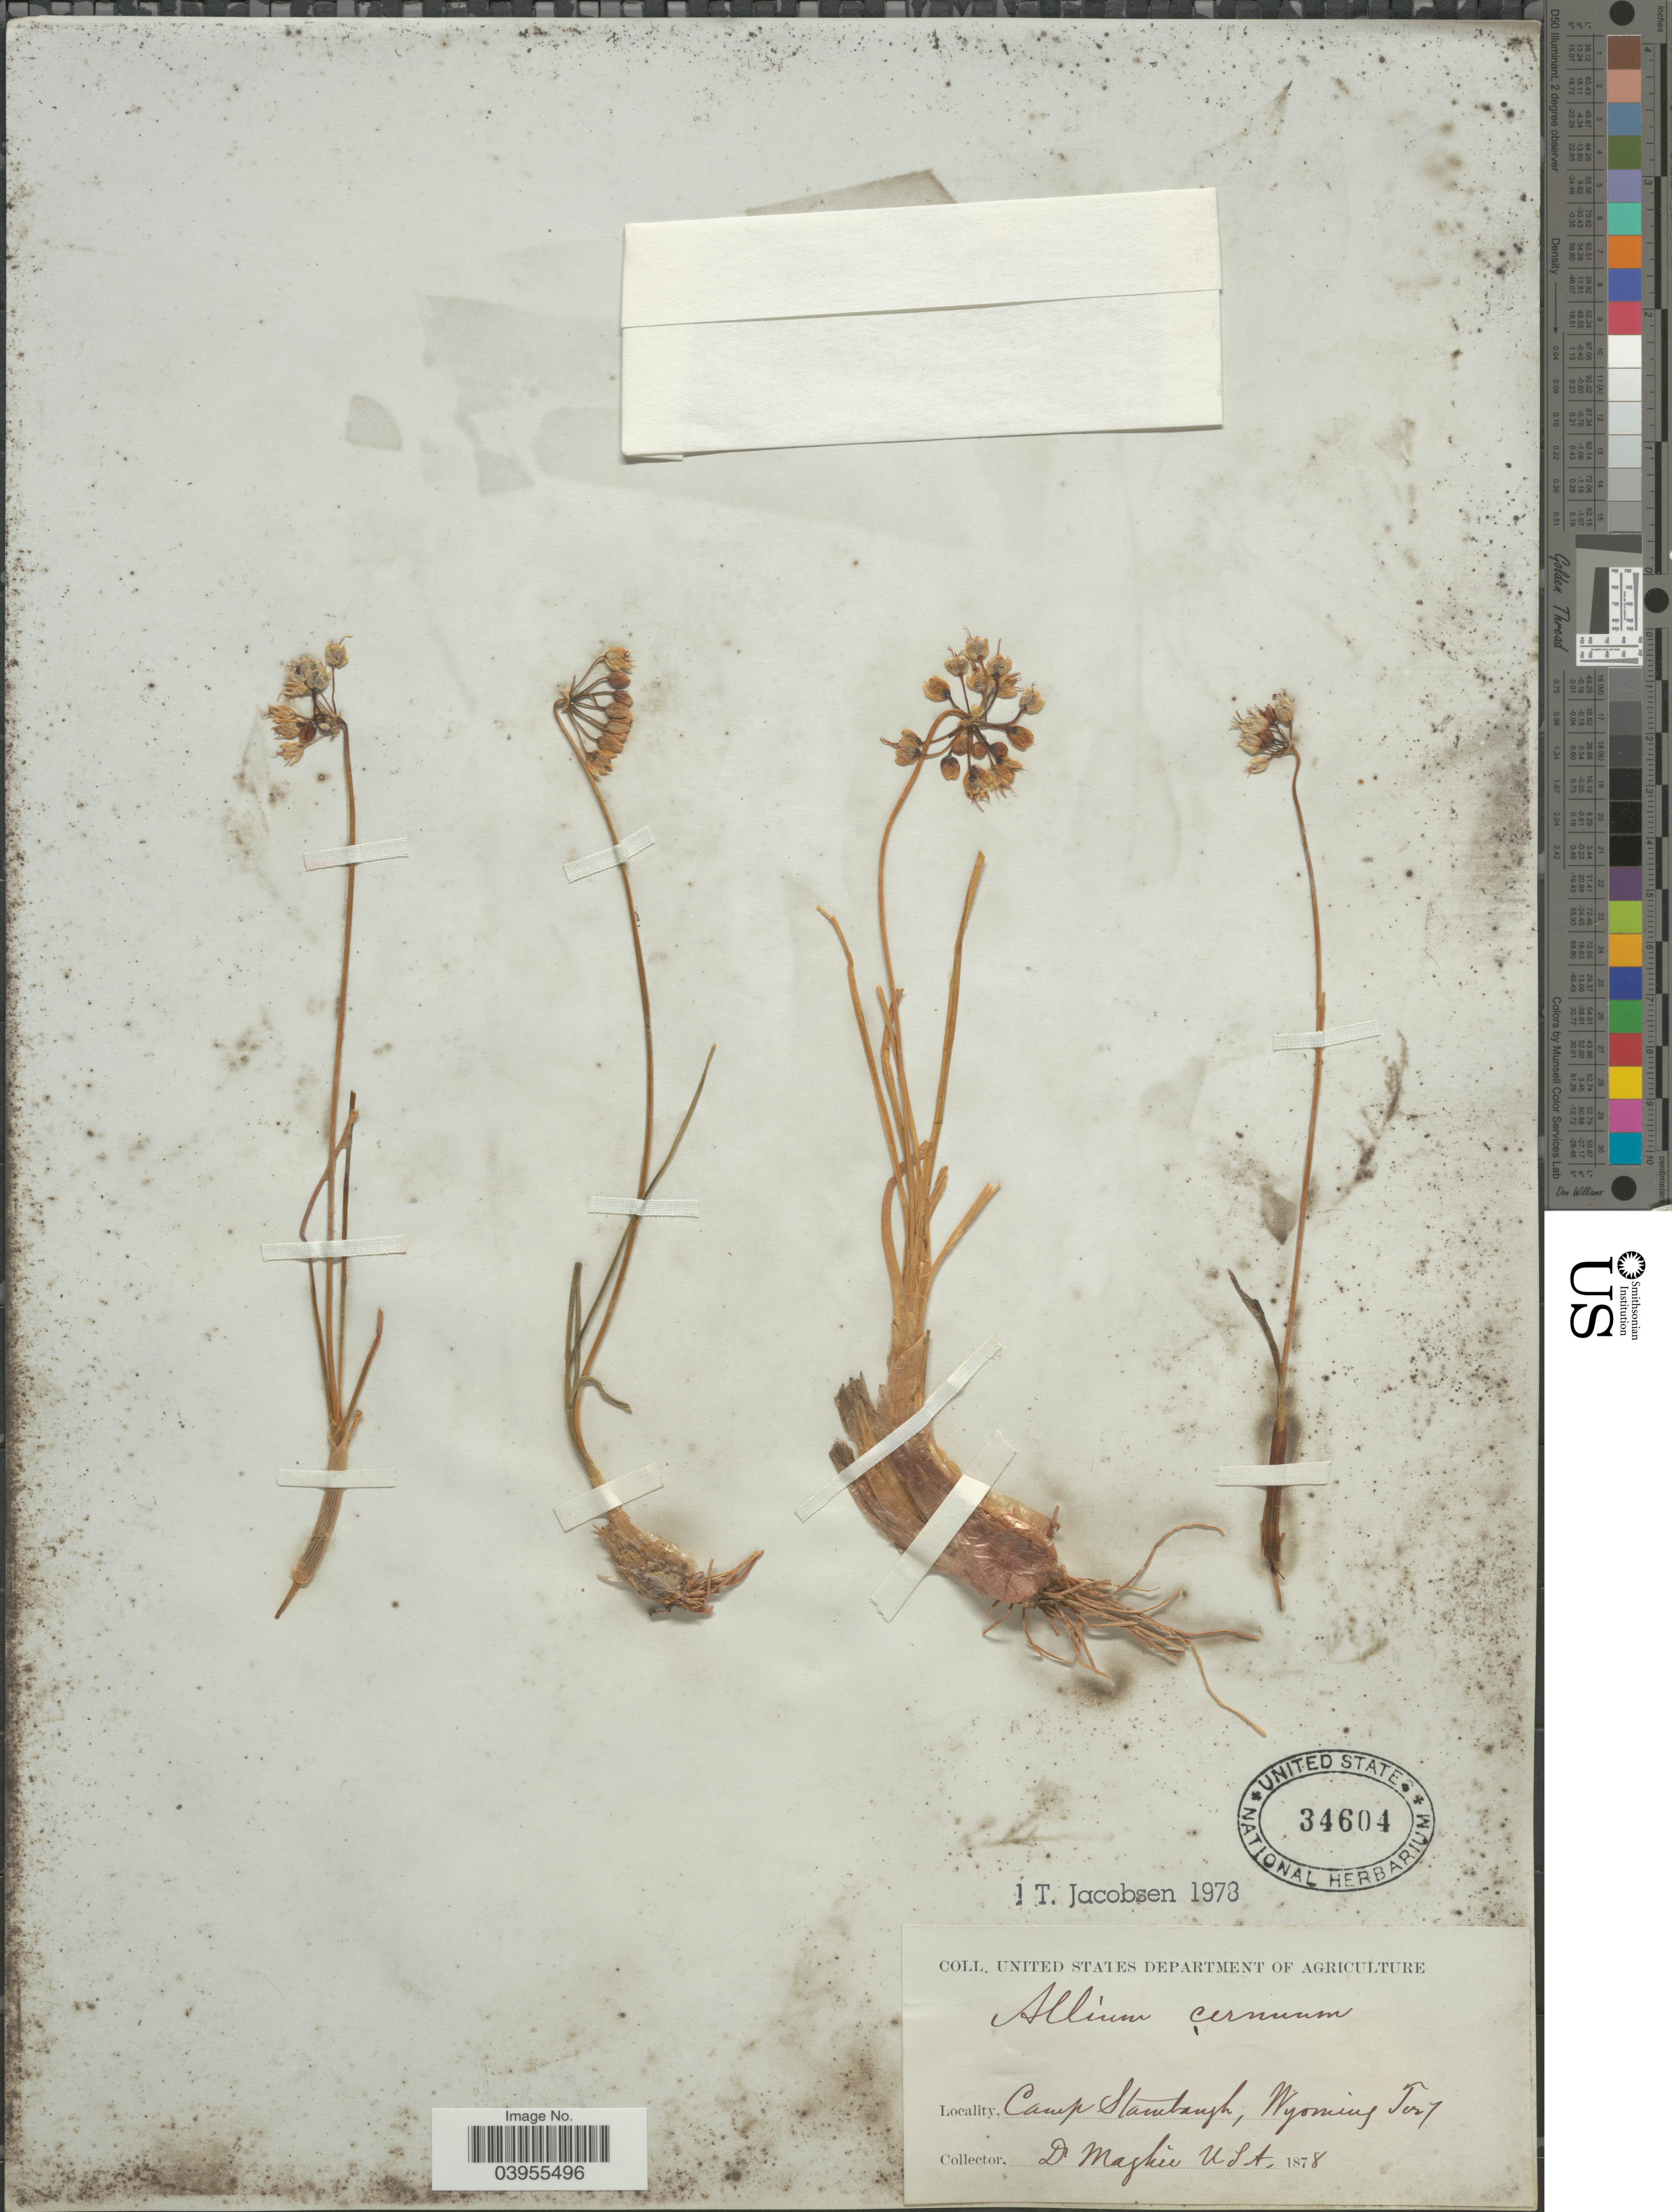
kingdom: Plantae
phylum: Tracheophyta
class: Liliopsida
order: Asparagales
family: Amaryllidaceae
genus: Allium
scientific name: Allium cernuum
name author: Roth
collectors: -. Maghee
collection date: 1878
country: United States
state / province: Wyoming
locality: Camp Stambaugh.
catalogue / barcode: US 34604